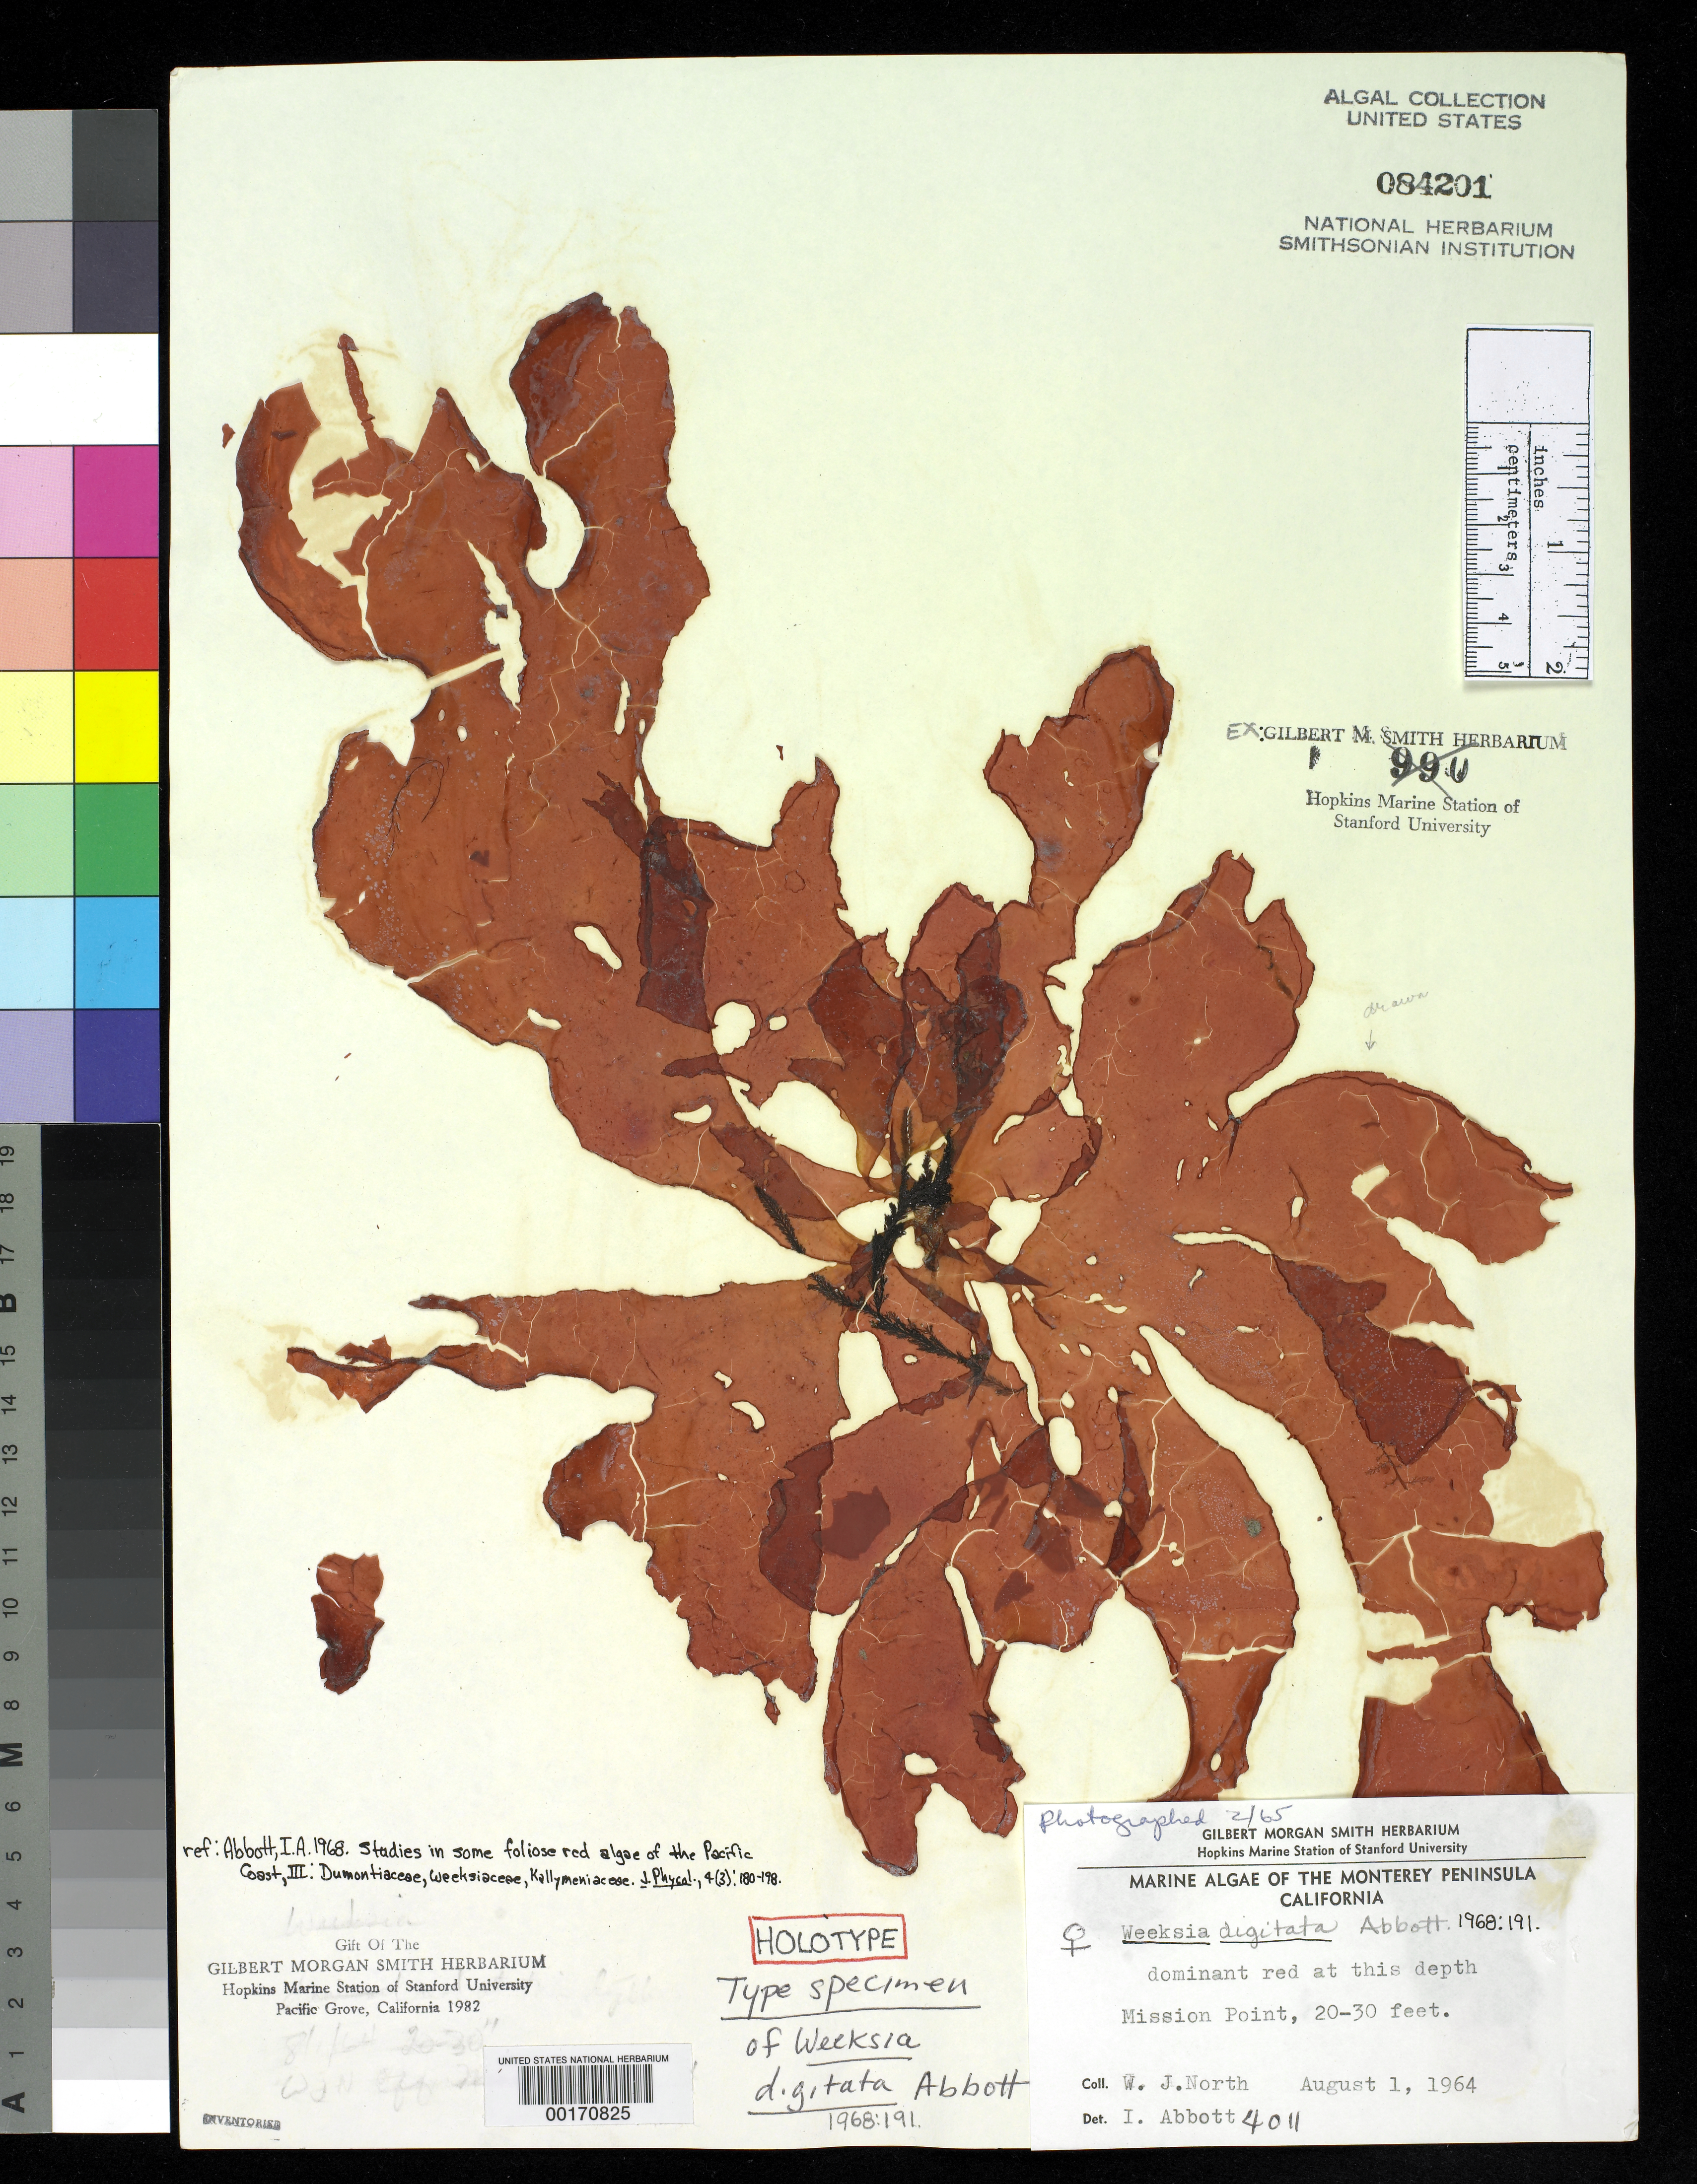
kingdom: Plantae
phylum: Rhodophyta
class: Florideophyceae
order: Gigartinales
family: Dumontiaceae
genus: Weeksia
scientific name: Weeksia digitata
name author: I.A. Abbott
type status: Holotype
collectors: W. North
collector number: IAA 4011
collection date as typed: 01 Aug 1964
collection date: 1964-08-01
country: United States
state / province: California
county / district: Monterey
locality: Mission Point.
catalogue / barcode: US 84201